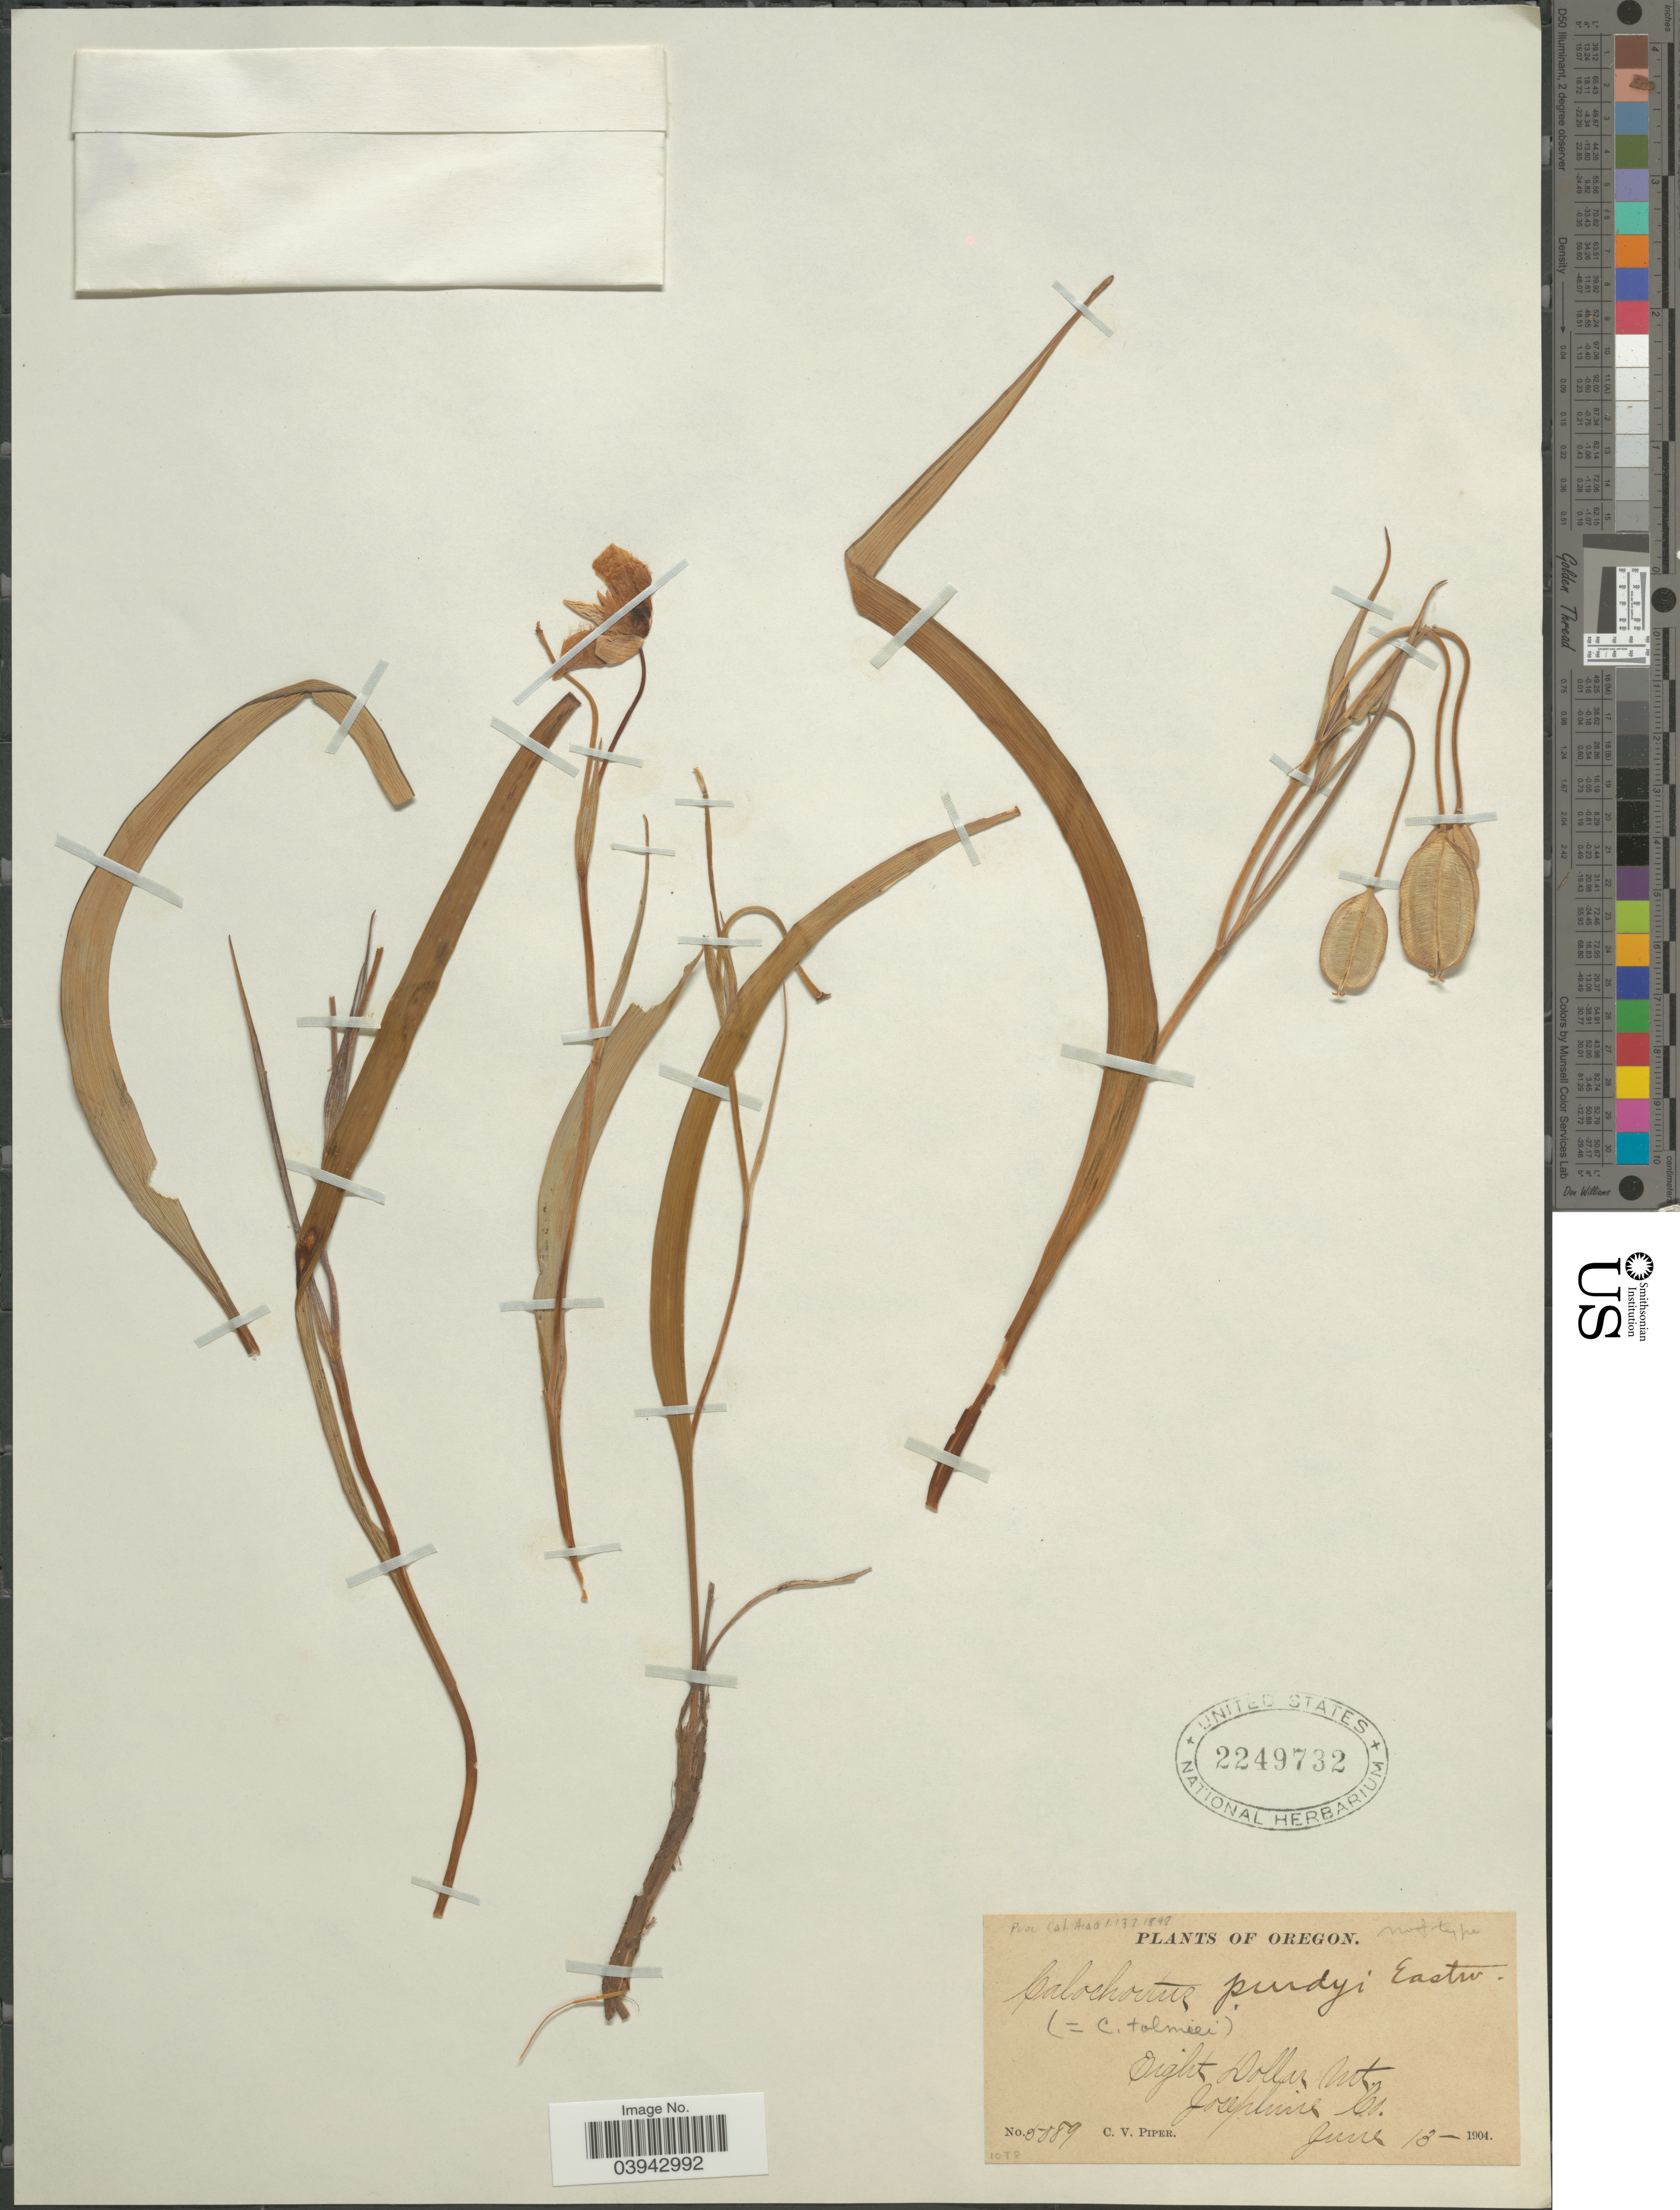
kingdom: Plantae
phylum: Tracheophyta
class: Liliopsida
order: Liliales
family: Liliaceae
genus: Calochortus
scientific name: Calochortus tolmiei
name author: Hook. & Arn.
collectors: C. V. Piper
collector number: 5089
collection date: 1904-06-13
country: United States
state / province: Oregon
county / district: Josephine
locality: Eight Dollar Mt. Josephine Co.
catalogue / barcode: US 2249732